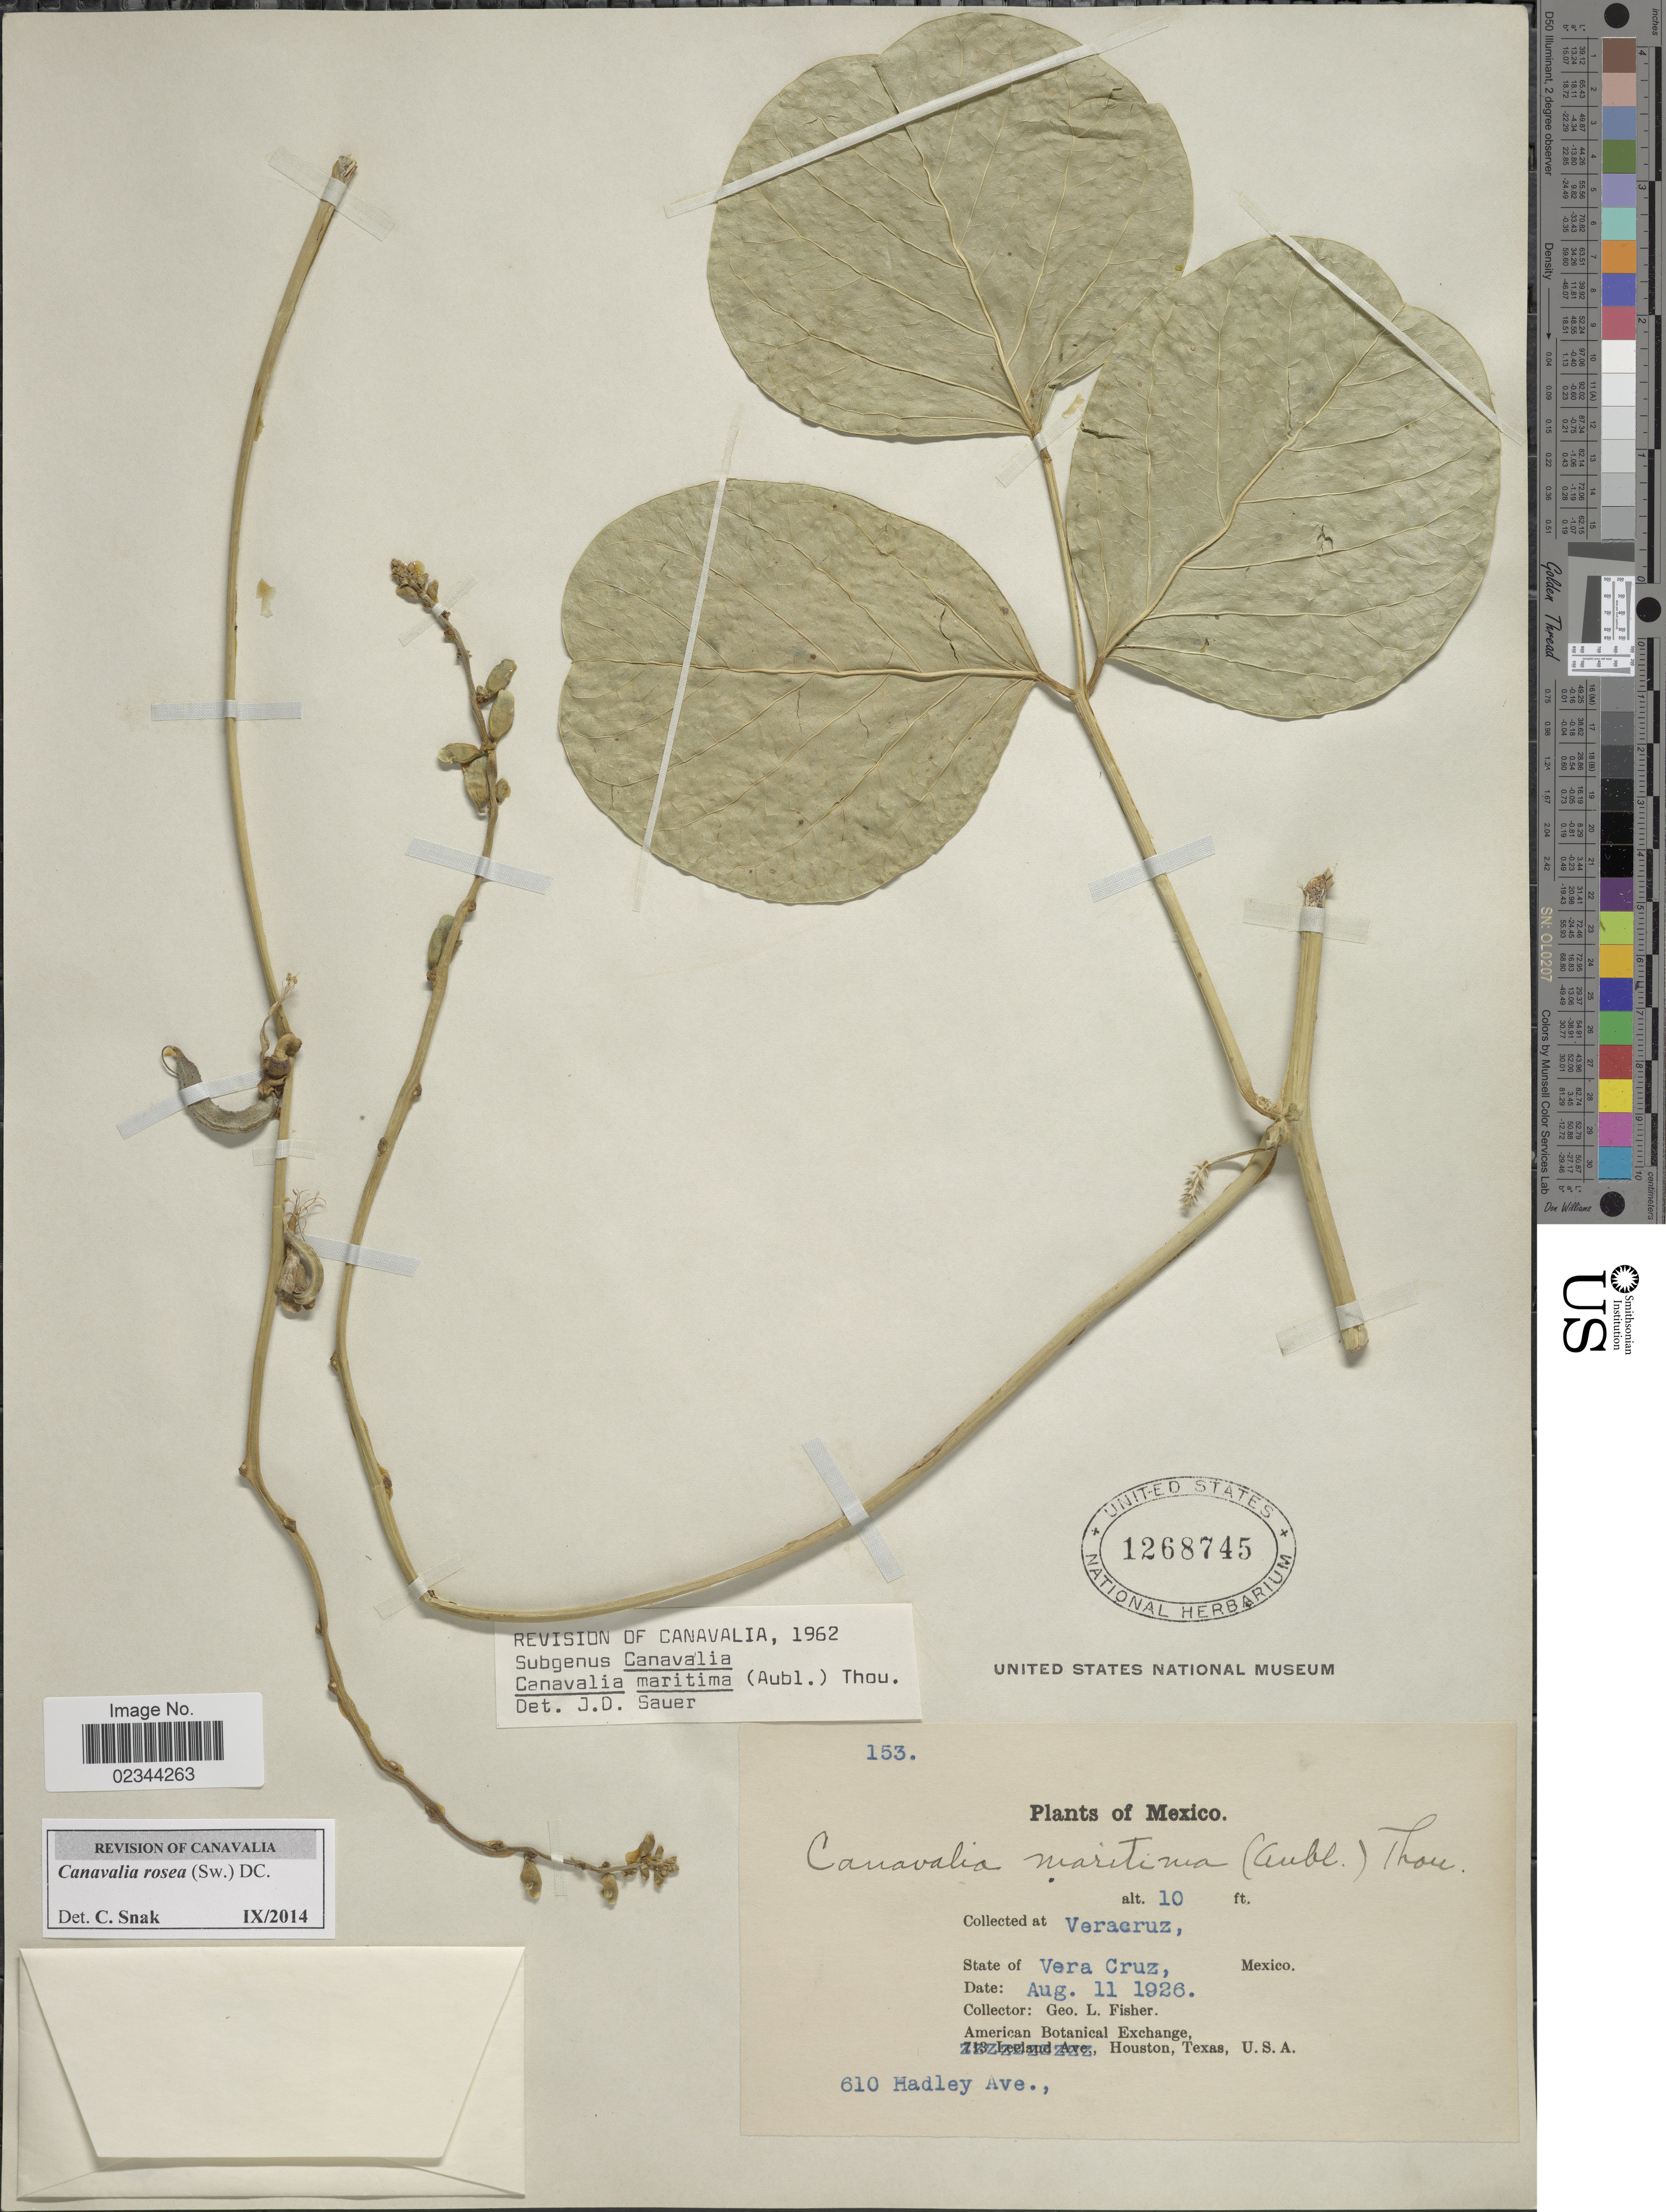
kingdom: Plantae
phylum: Tracheophyta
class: Magnoliopsida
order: Fabales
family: Fabaceae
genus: Canavalia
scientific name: Canavalia rosea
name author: (Sw.) DC.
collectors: G. L. Fisher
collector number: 153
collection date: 1926-08-11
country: Mexico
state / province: Veracruz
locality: Veracruz, 610 Hadley Ave. [unsure placement]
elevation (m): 3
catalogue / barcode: US 1268745